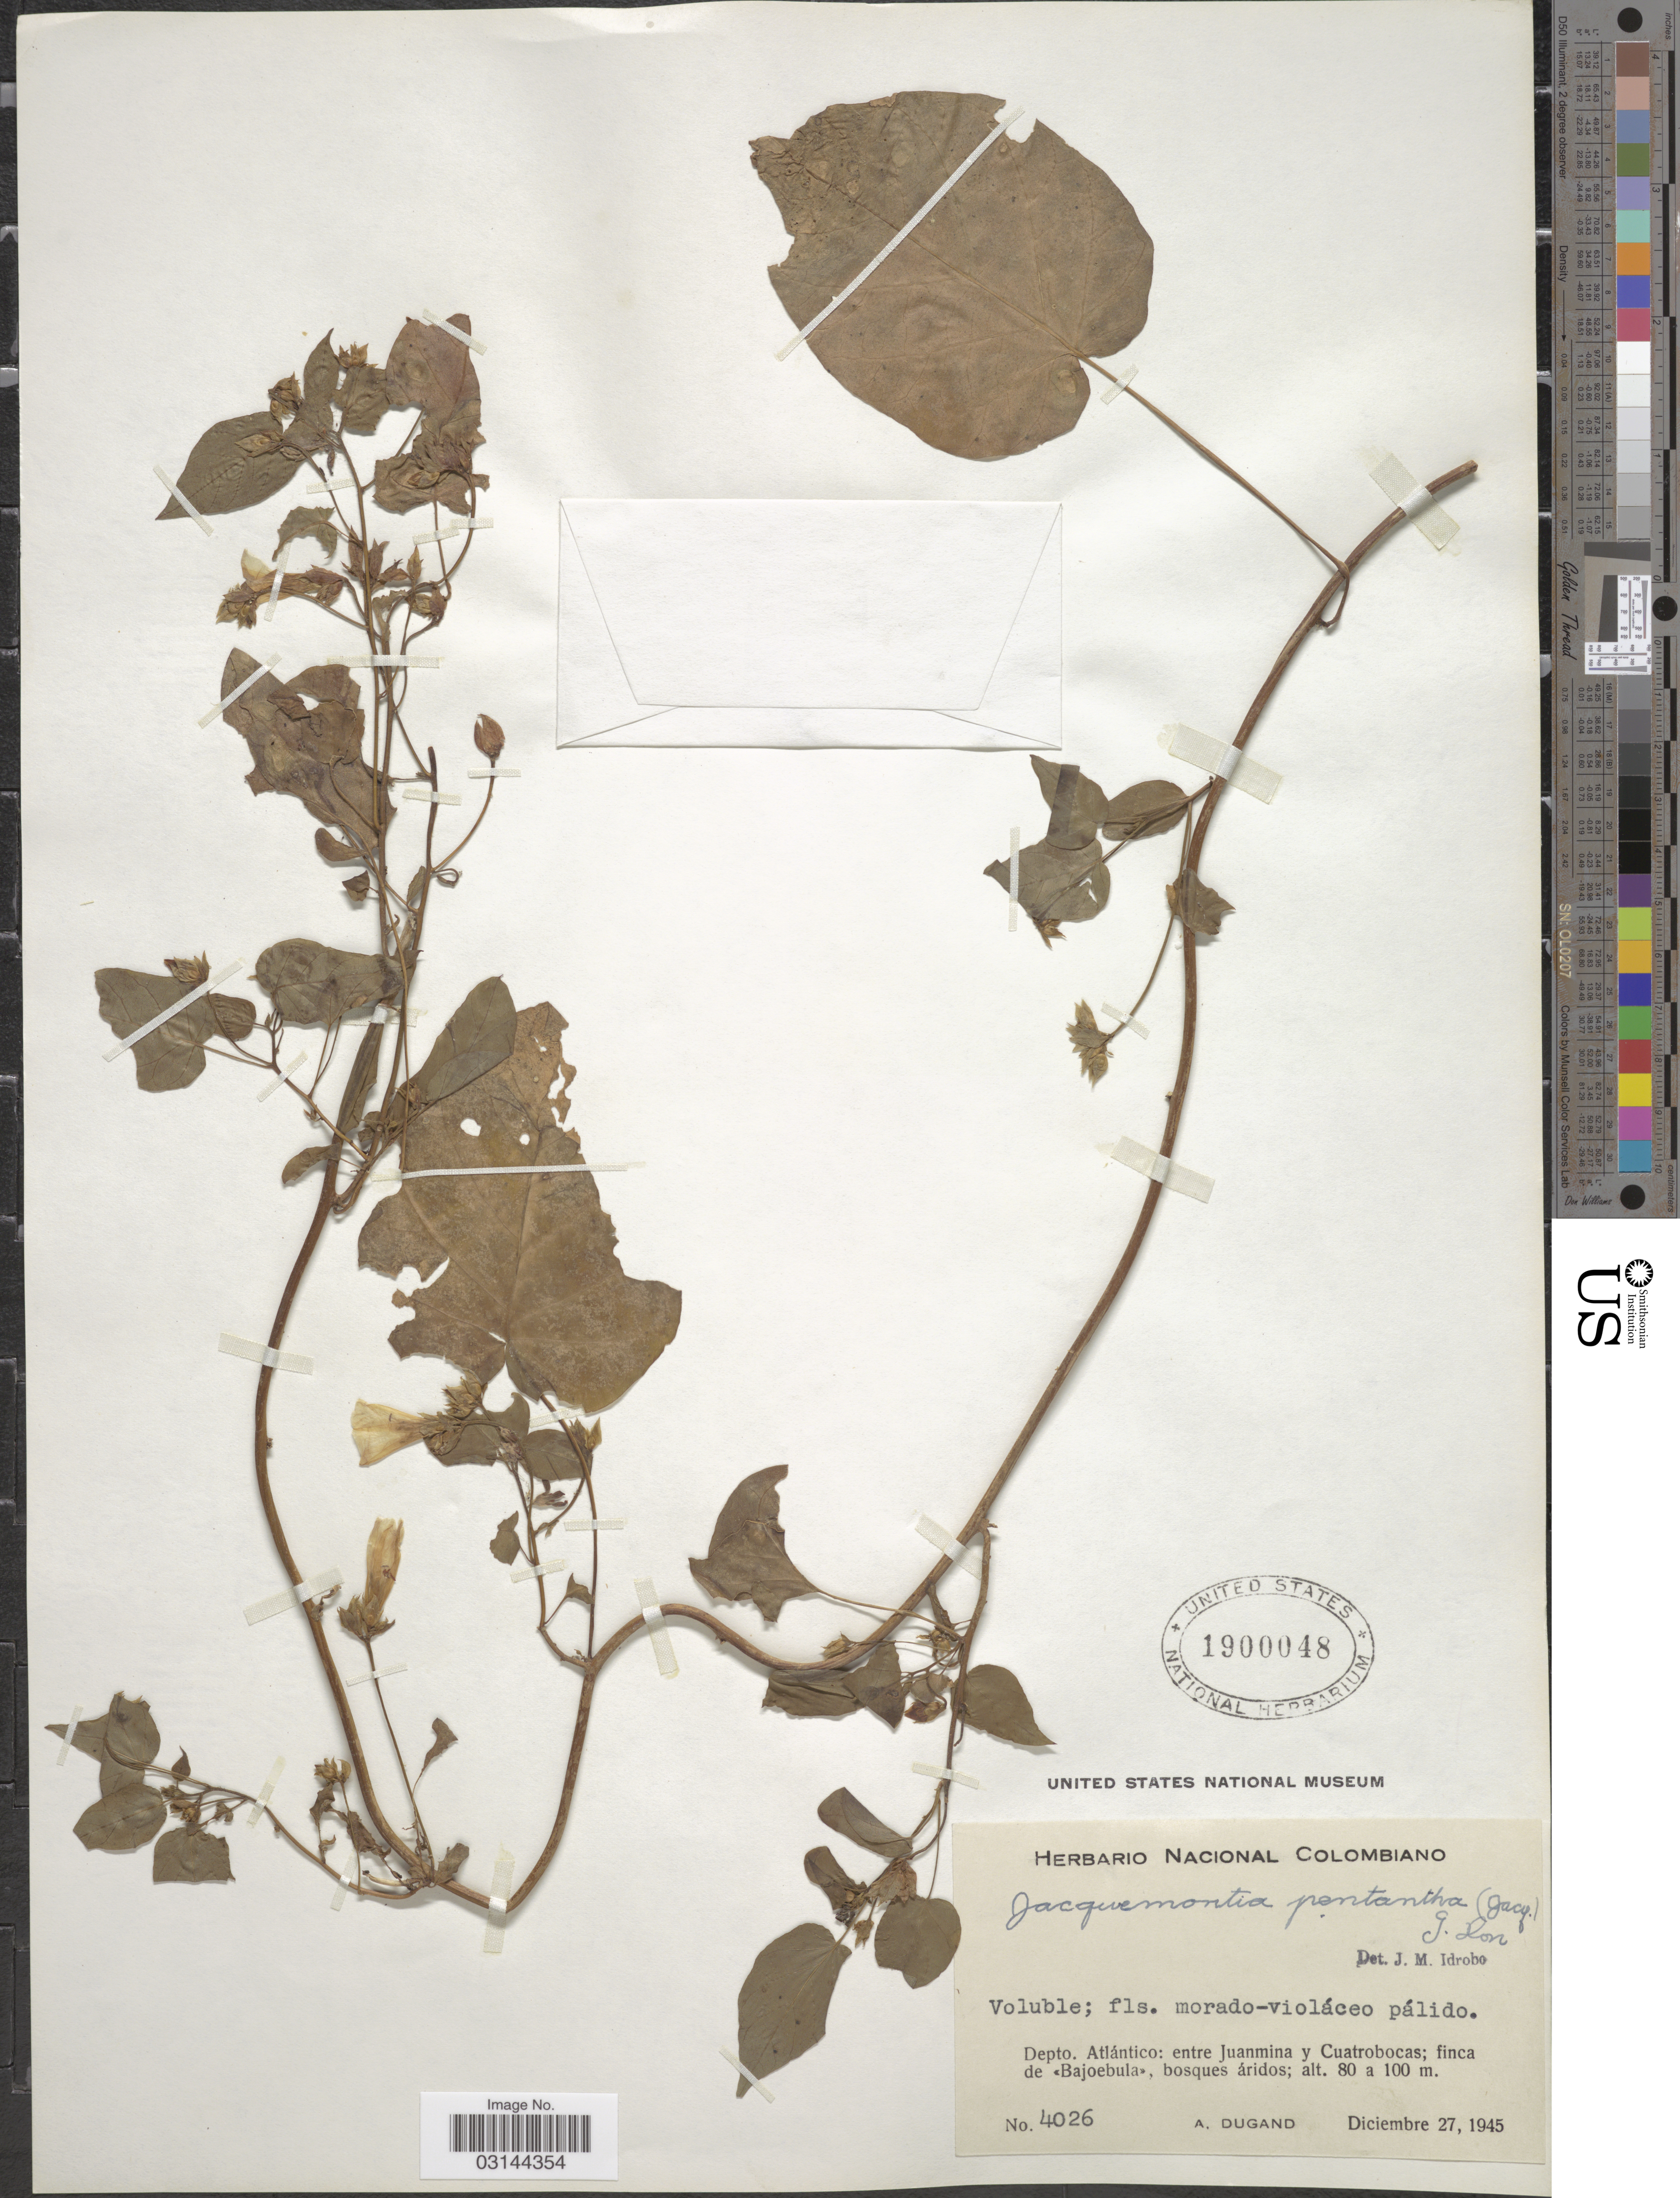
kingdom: Plantae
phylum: Tracheophyta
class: Magnoliopsida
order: Solanales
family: Convolvulaceae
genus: Jacquemontia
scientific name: Jacquemontia pentanthos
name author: (Jacq.) G. Don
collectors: A. Dugand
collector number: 4026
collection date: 1945-12-27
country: Colombia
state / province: Atlántico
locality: Depto. Atlántico: entre Juanmina y Cuatrobocas; finca de <<Bajoebula>>, bosque áridos.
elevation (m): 80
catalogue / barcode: US 1900048